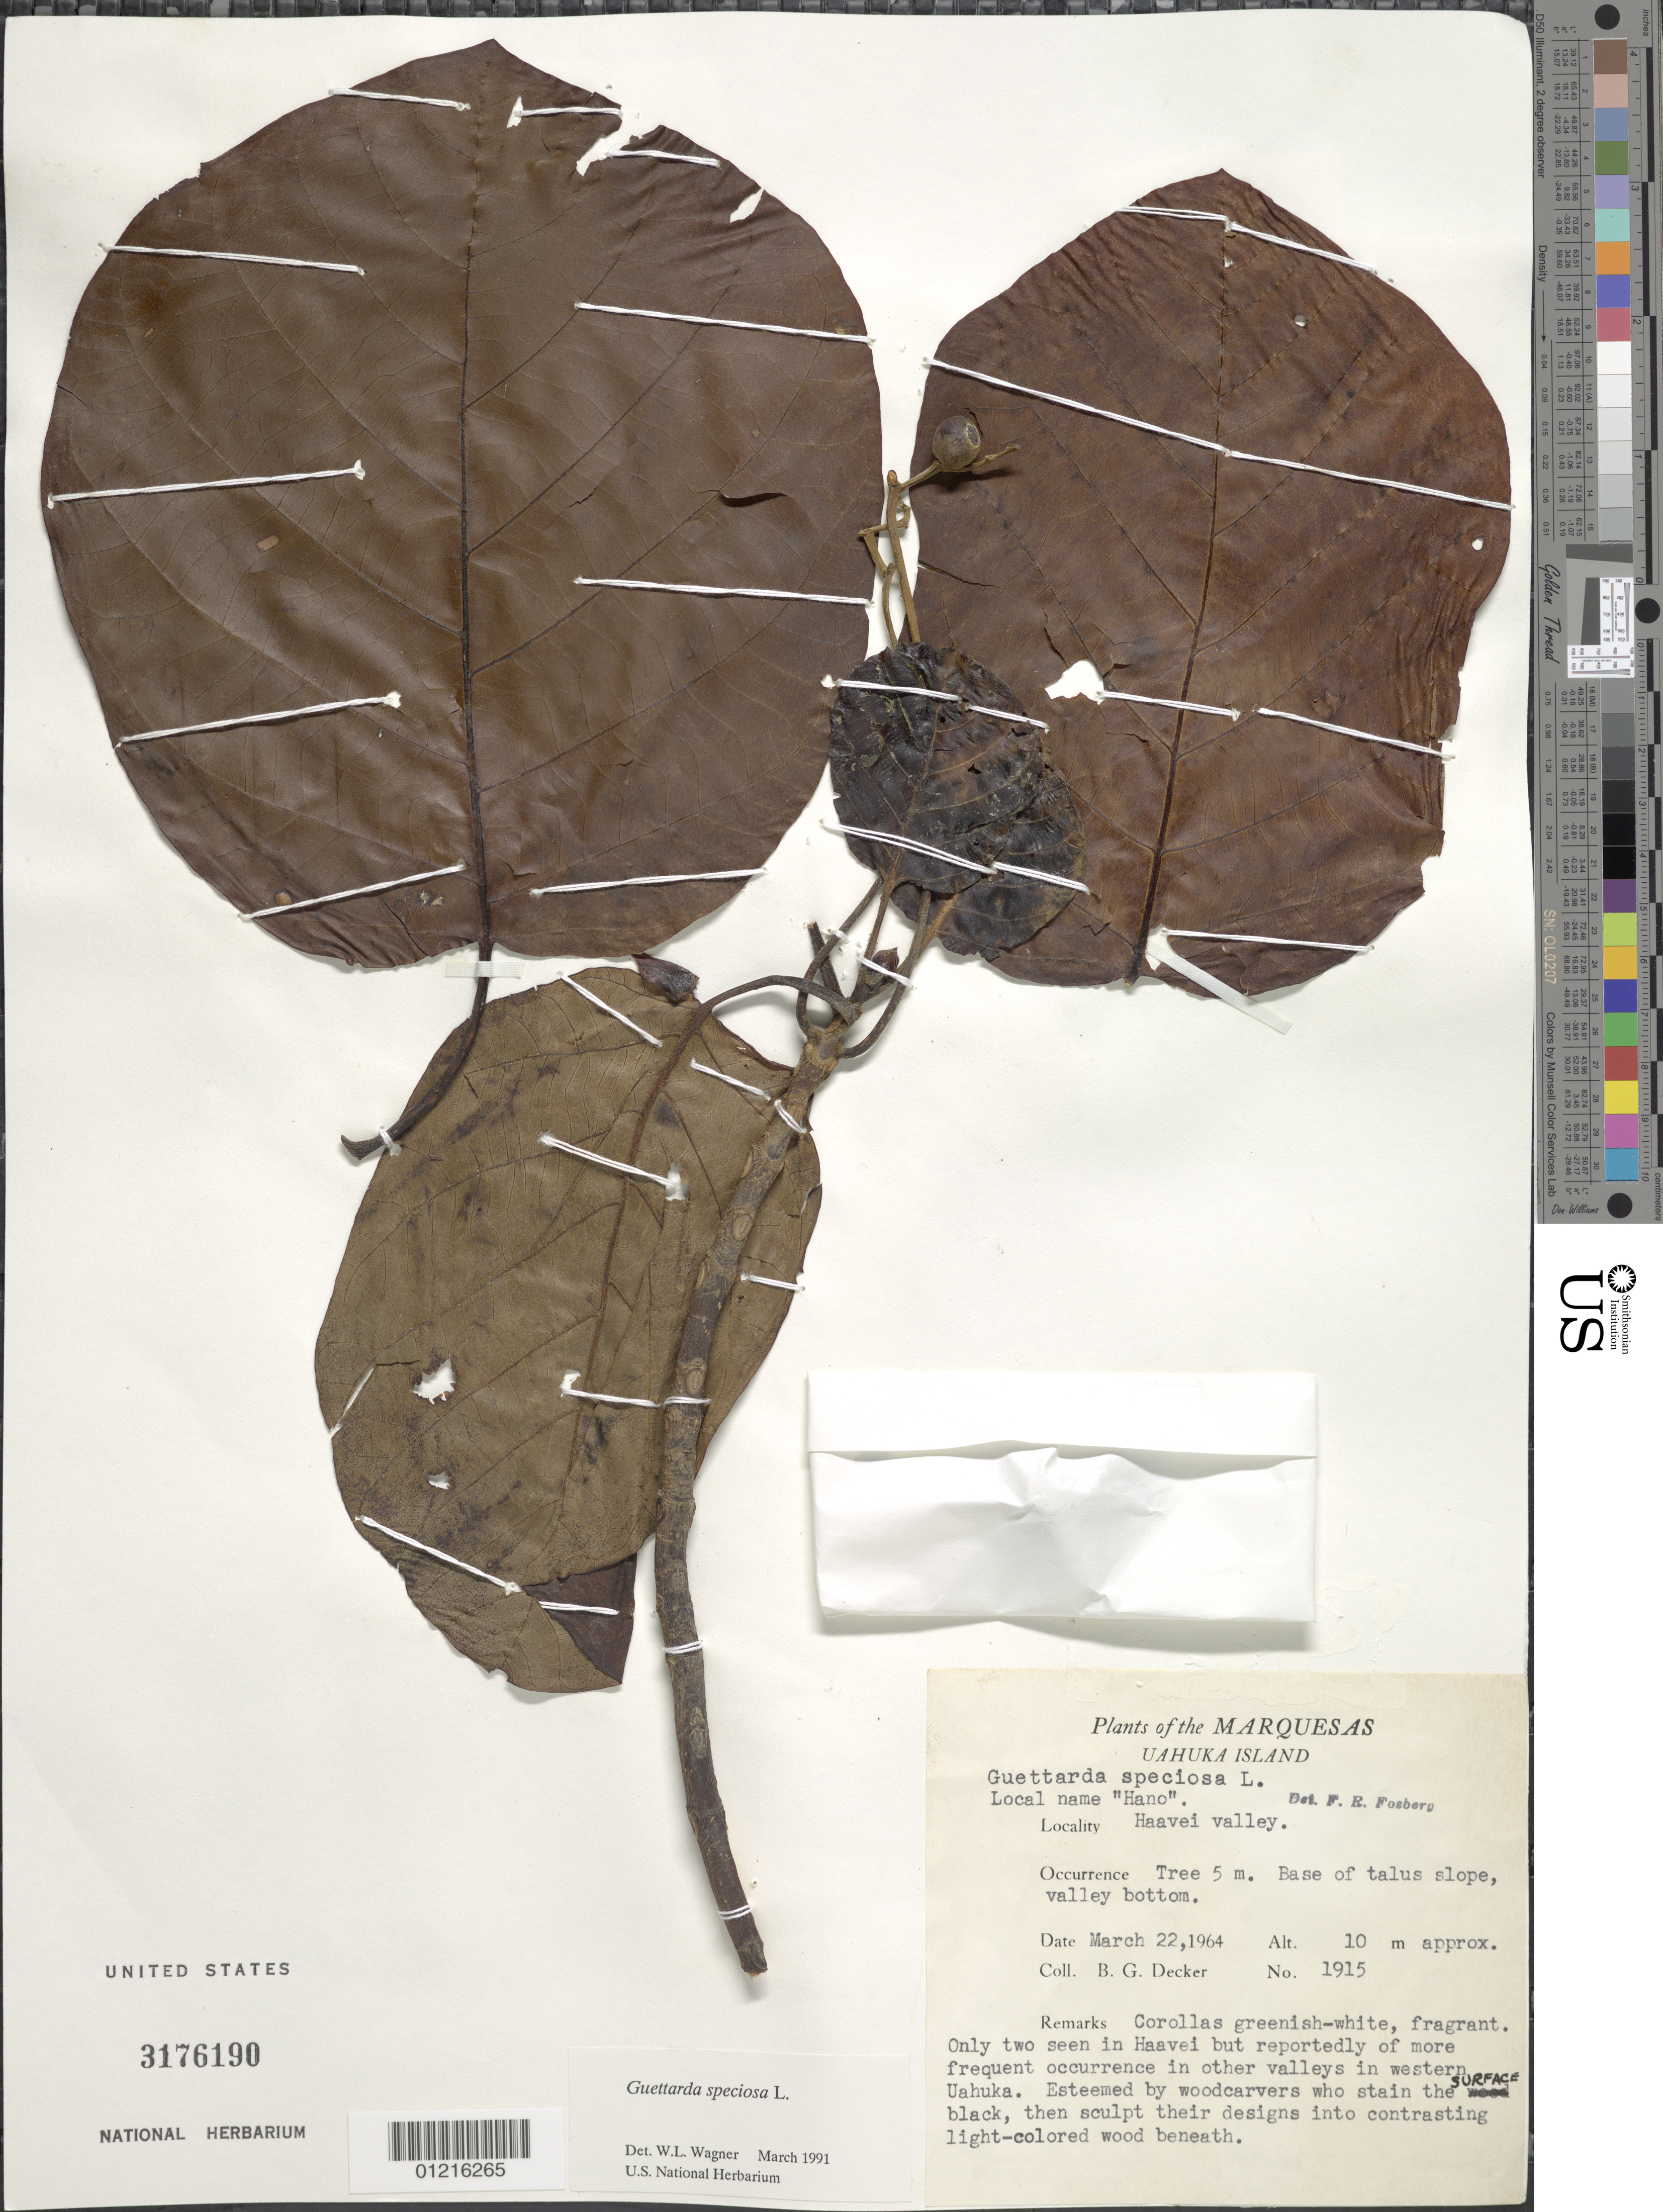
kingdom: Plantae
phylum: Tracheophyta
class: Magnoliopsida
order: Gentianales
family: Rubiaceae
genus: Guettarda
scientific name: Guettarda speciosa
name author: L.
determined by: Wagner, W. L., (BOT), Smithsonian Institution - National Museum of Natural History (UNITED STATES)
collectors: B. G. Decker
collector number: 1915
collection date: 1964-03-22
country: French Polynesia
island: Ua Huka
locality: Haavei Valley, base of talus slope, valley bottom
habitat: Only two seen in Haavei, but reportedly more common in other valleys of western Ua Huka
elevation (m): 10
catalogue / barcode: US 3176190